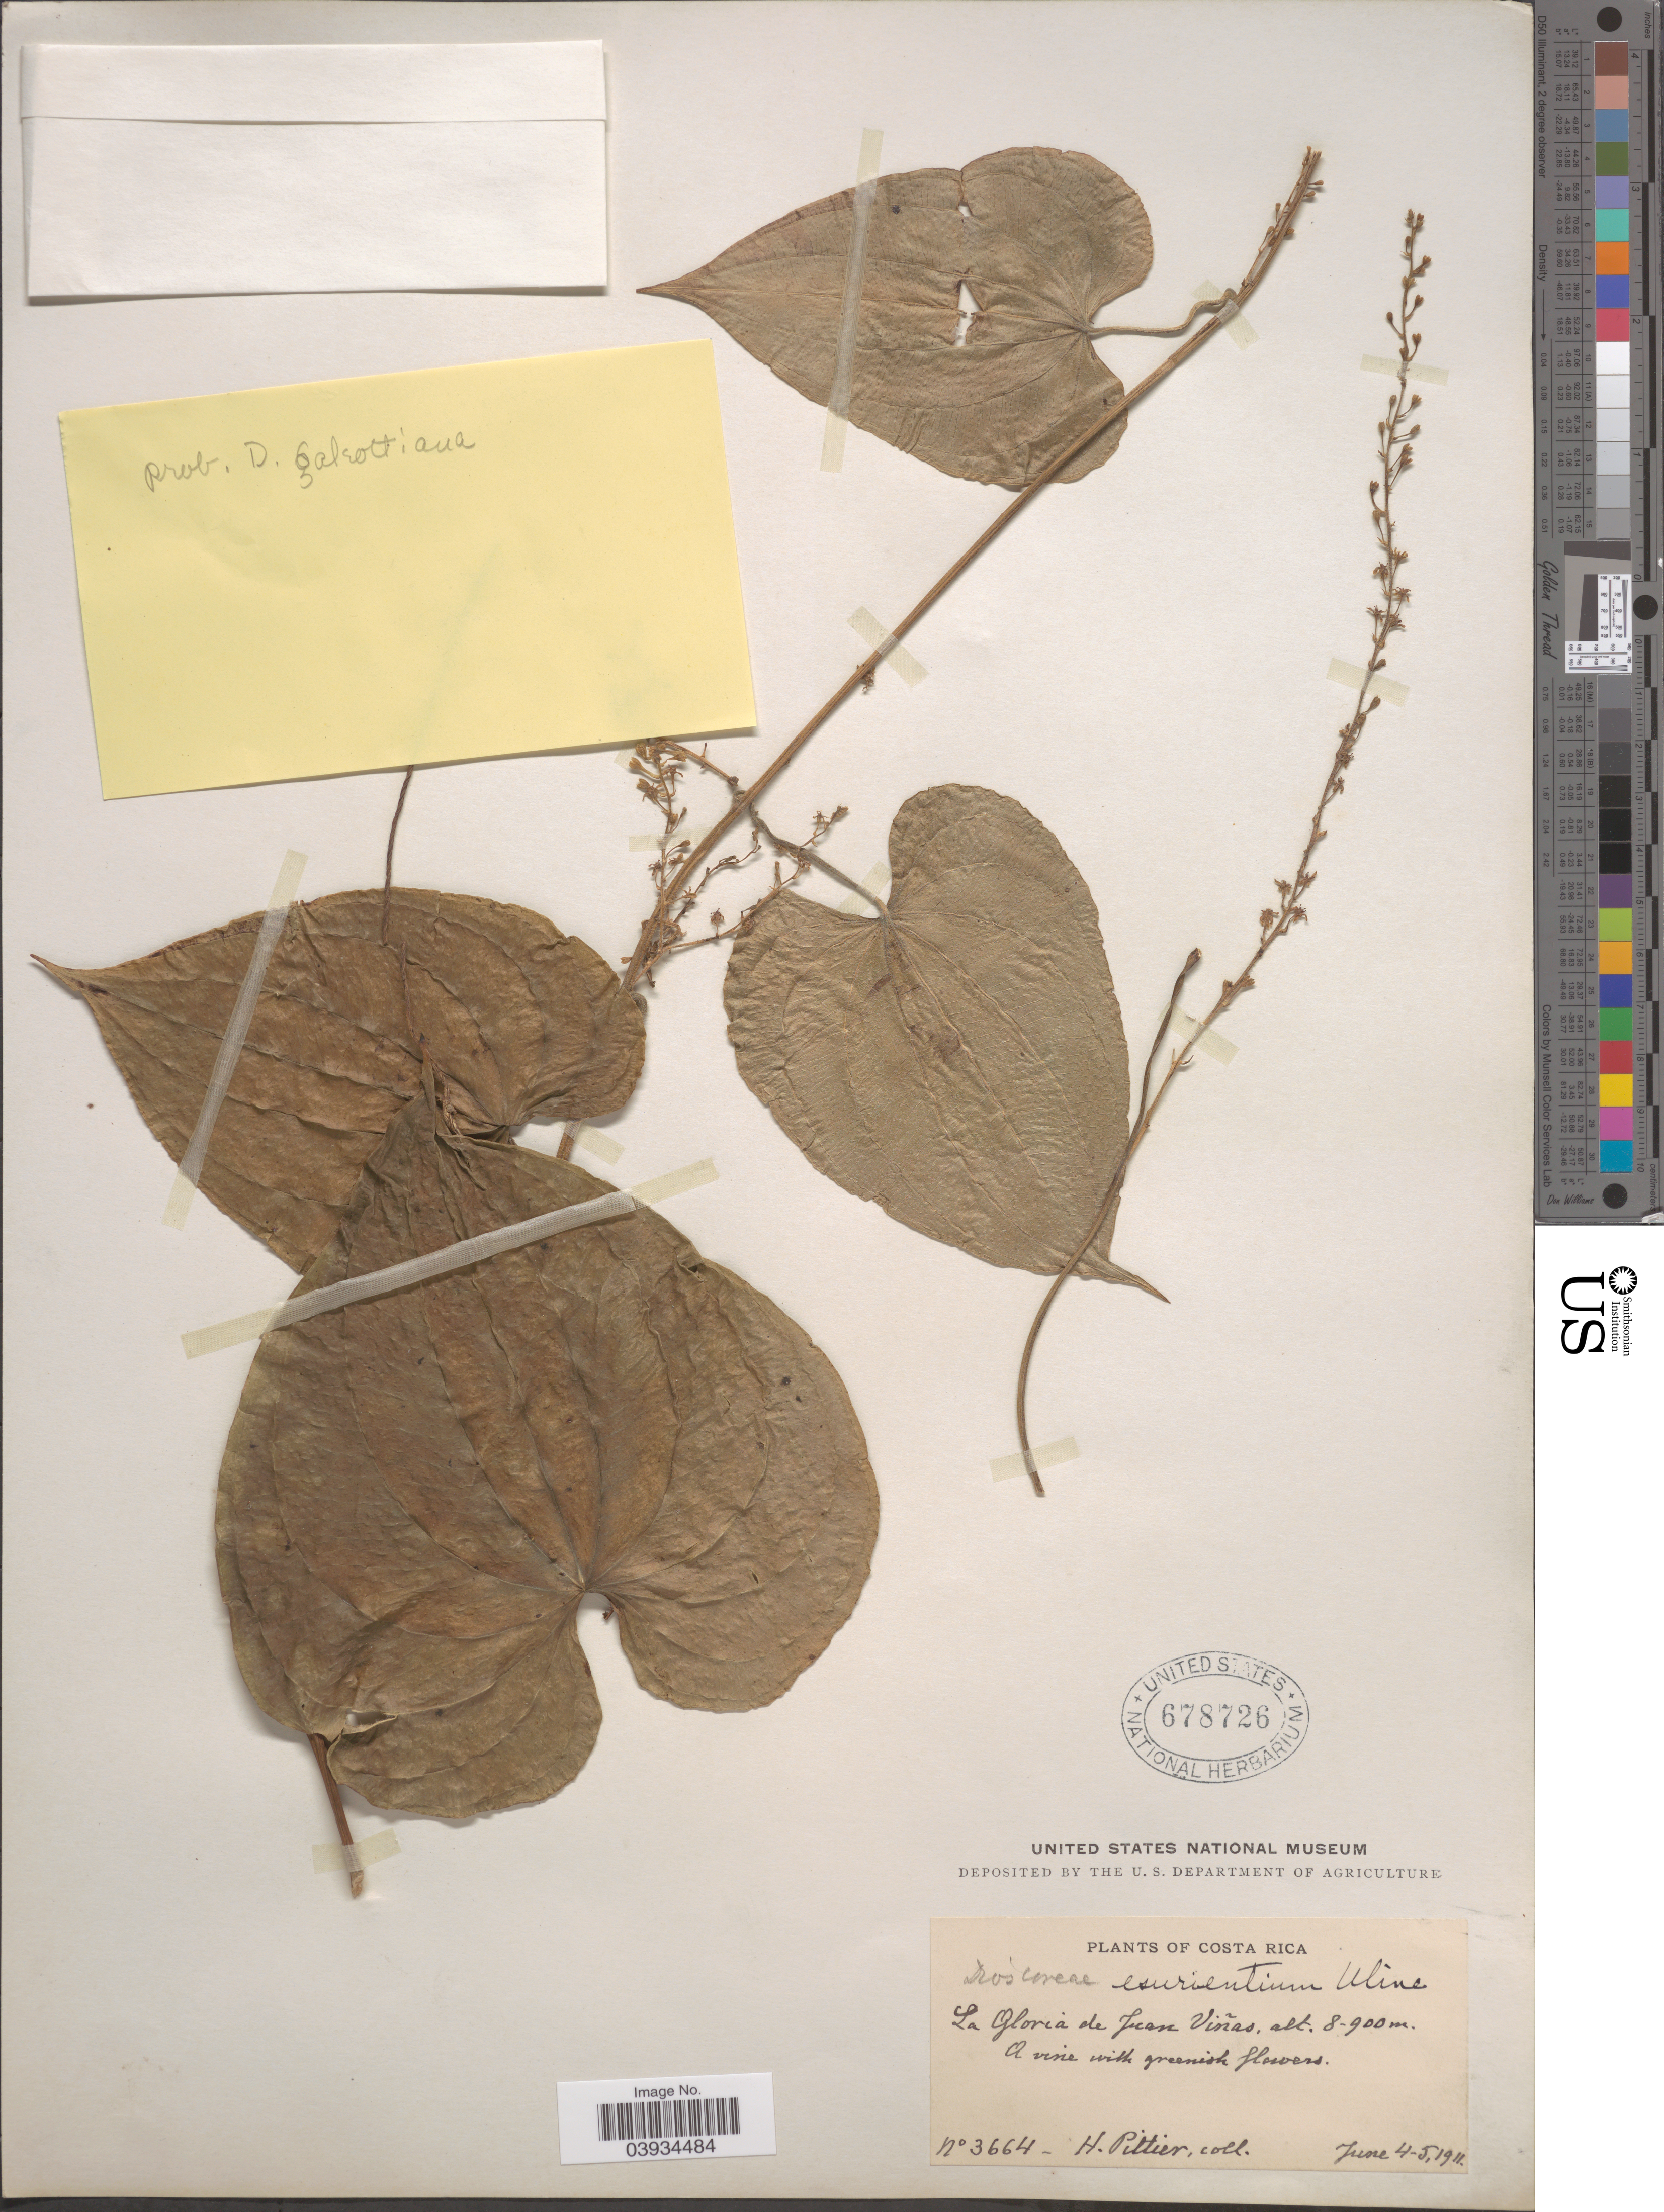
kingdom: Plantae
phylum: Tracheophyta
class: Liliopsida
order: Dioscoreales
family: Dioscoreaceae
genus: Dioscorea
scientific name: Dioscorea convolvulacea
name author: Schltdl. & Cham.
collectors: H. F. Pittier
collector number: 3664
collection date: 1911-06-04/1911-06-05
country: Costa Rica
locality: La Gloria de Juan Viñas.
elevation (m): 800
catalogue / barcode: US 678726